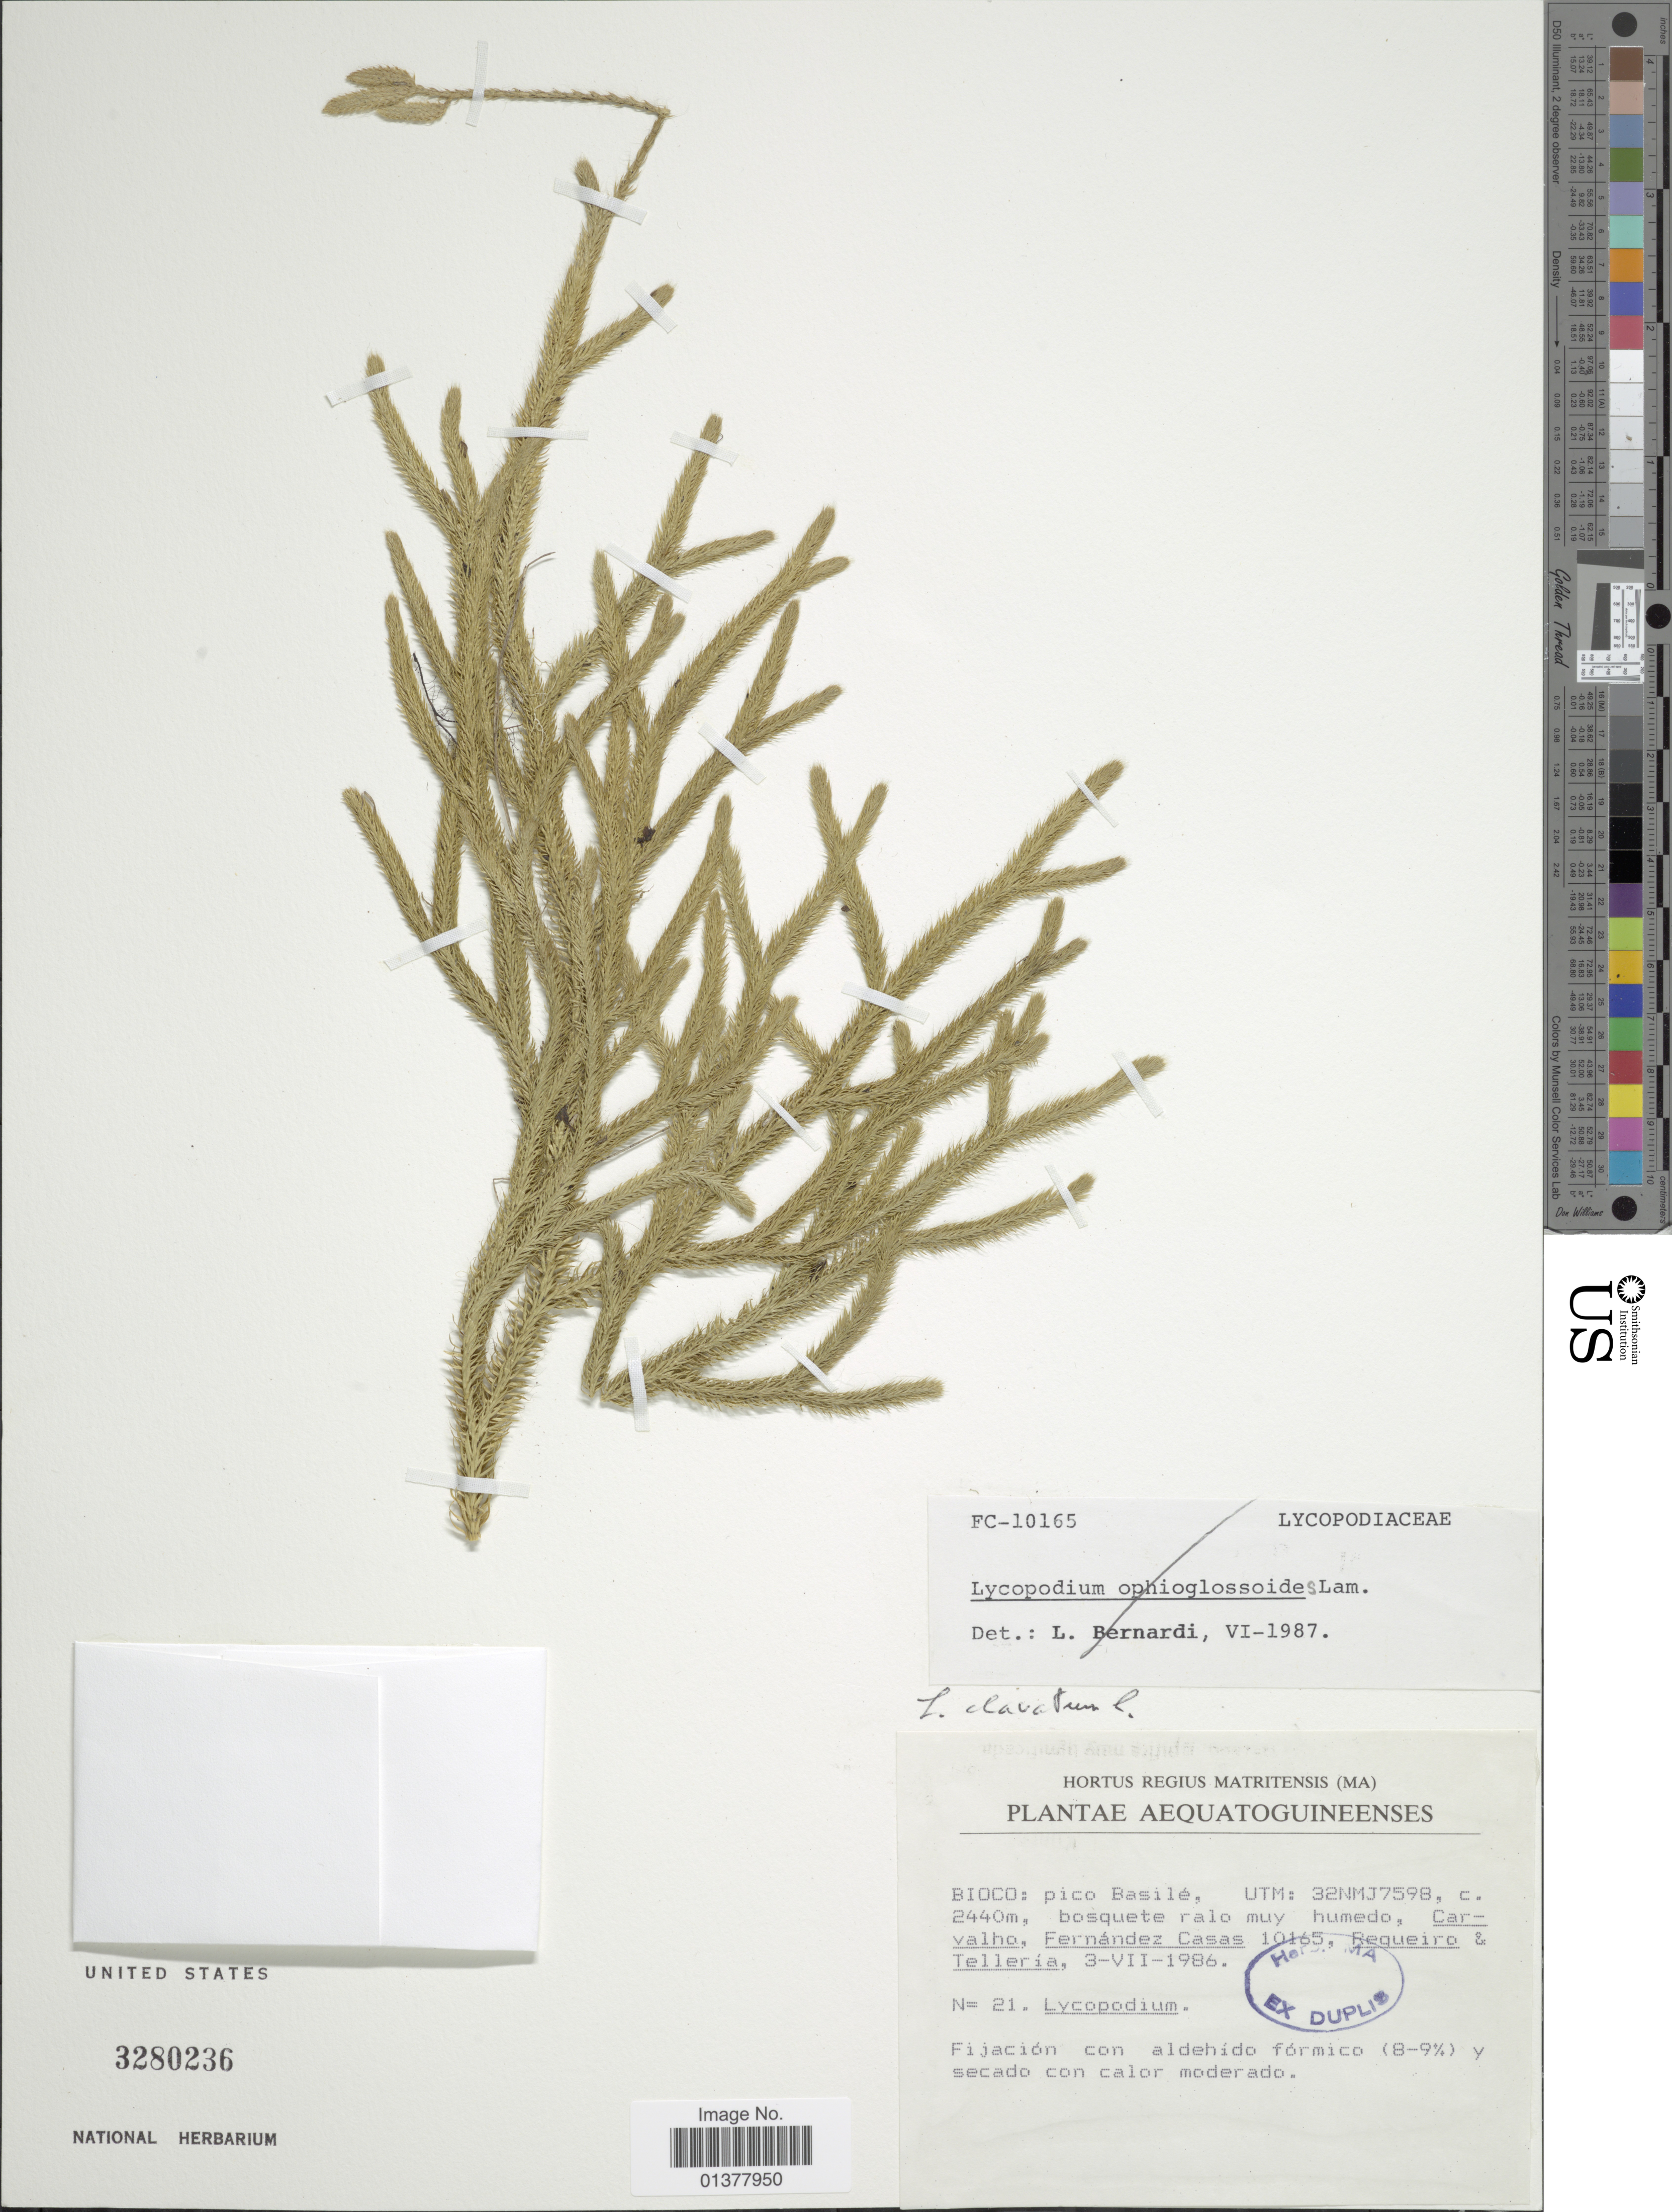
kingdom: Plantae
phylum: Tracheophyta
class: Lycopodiopsida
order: Lycopodiales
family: Lycopodiaceae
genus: Lycopodium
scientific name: Lycopodium clavatum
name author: L.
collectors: Carvalho, --, F. J. Fernández Casas, Requeiro, -- & -. Telleria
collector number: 10165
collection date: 1986-07-03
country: Equatorial Guinea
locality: Bioco: pico Basile, UTM 32NMJ7598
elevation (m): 2440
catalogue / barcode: US 3280236